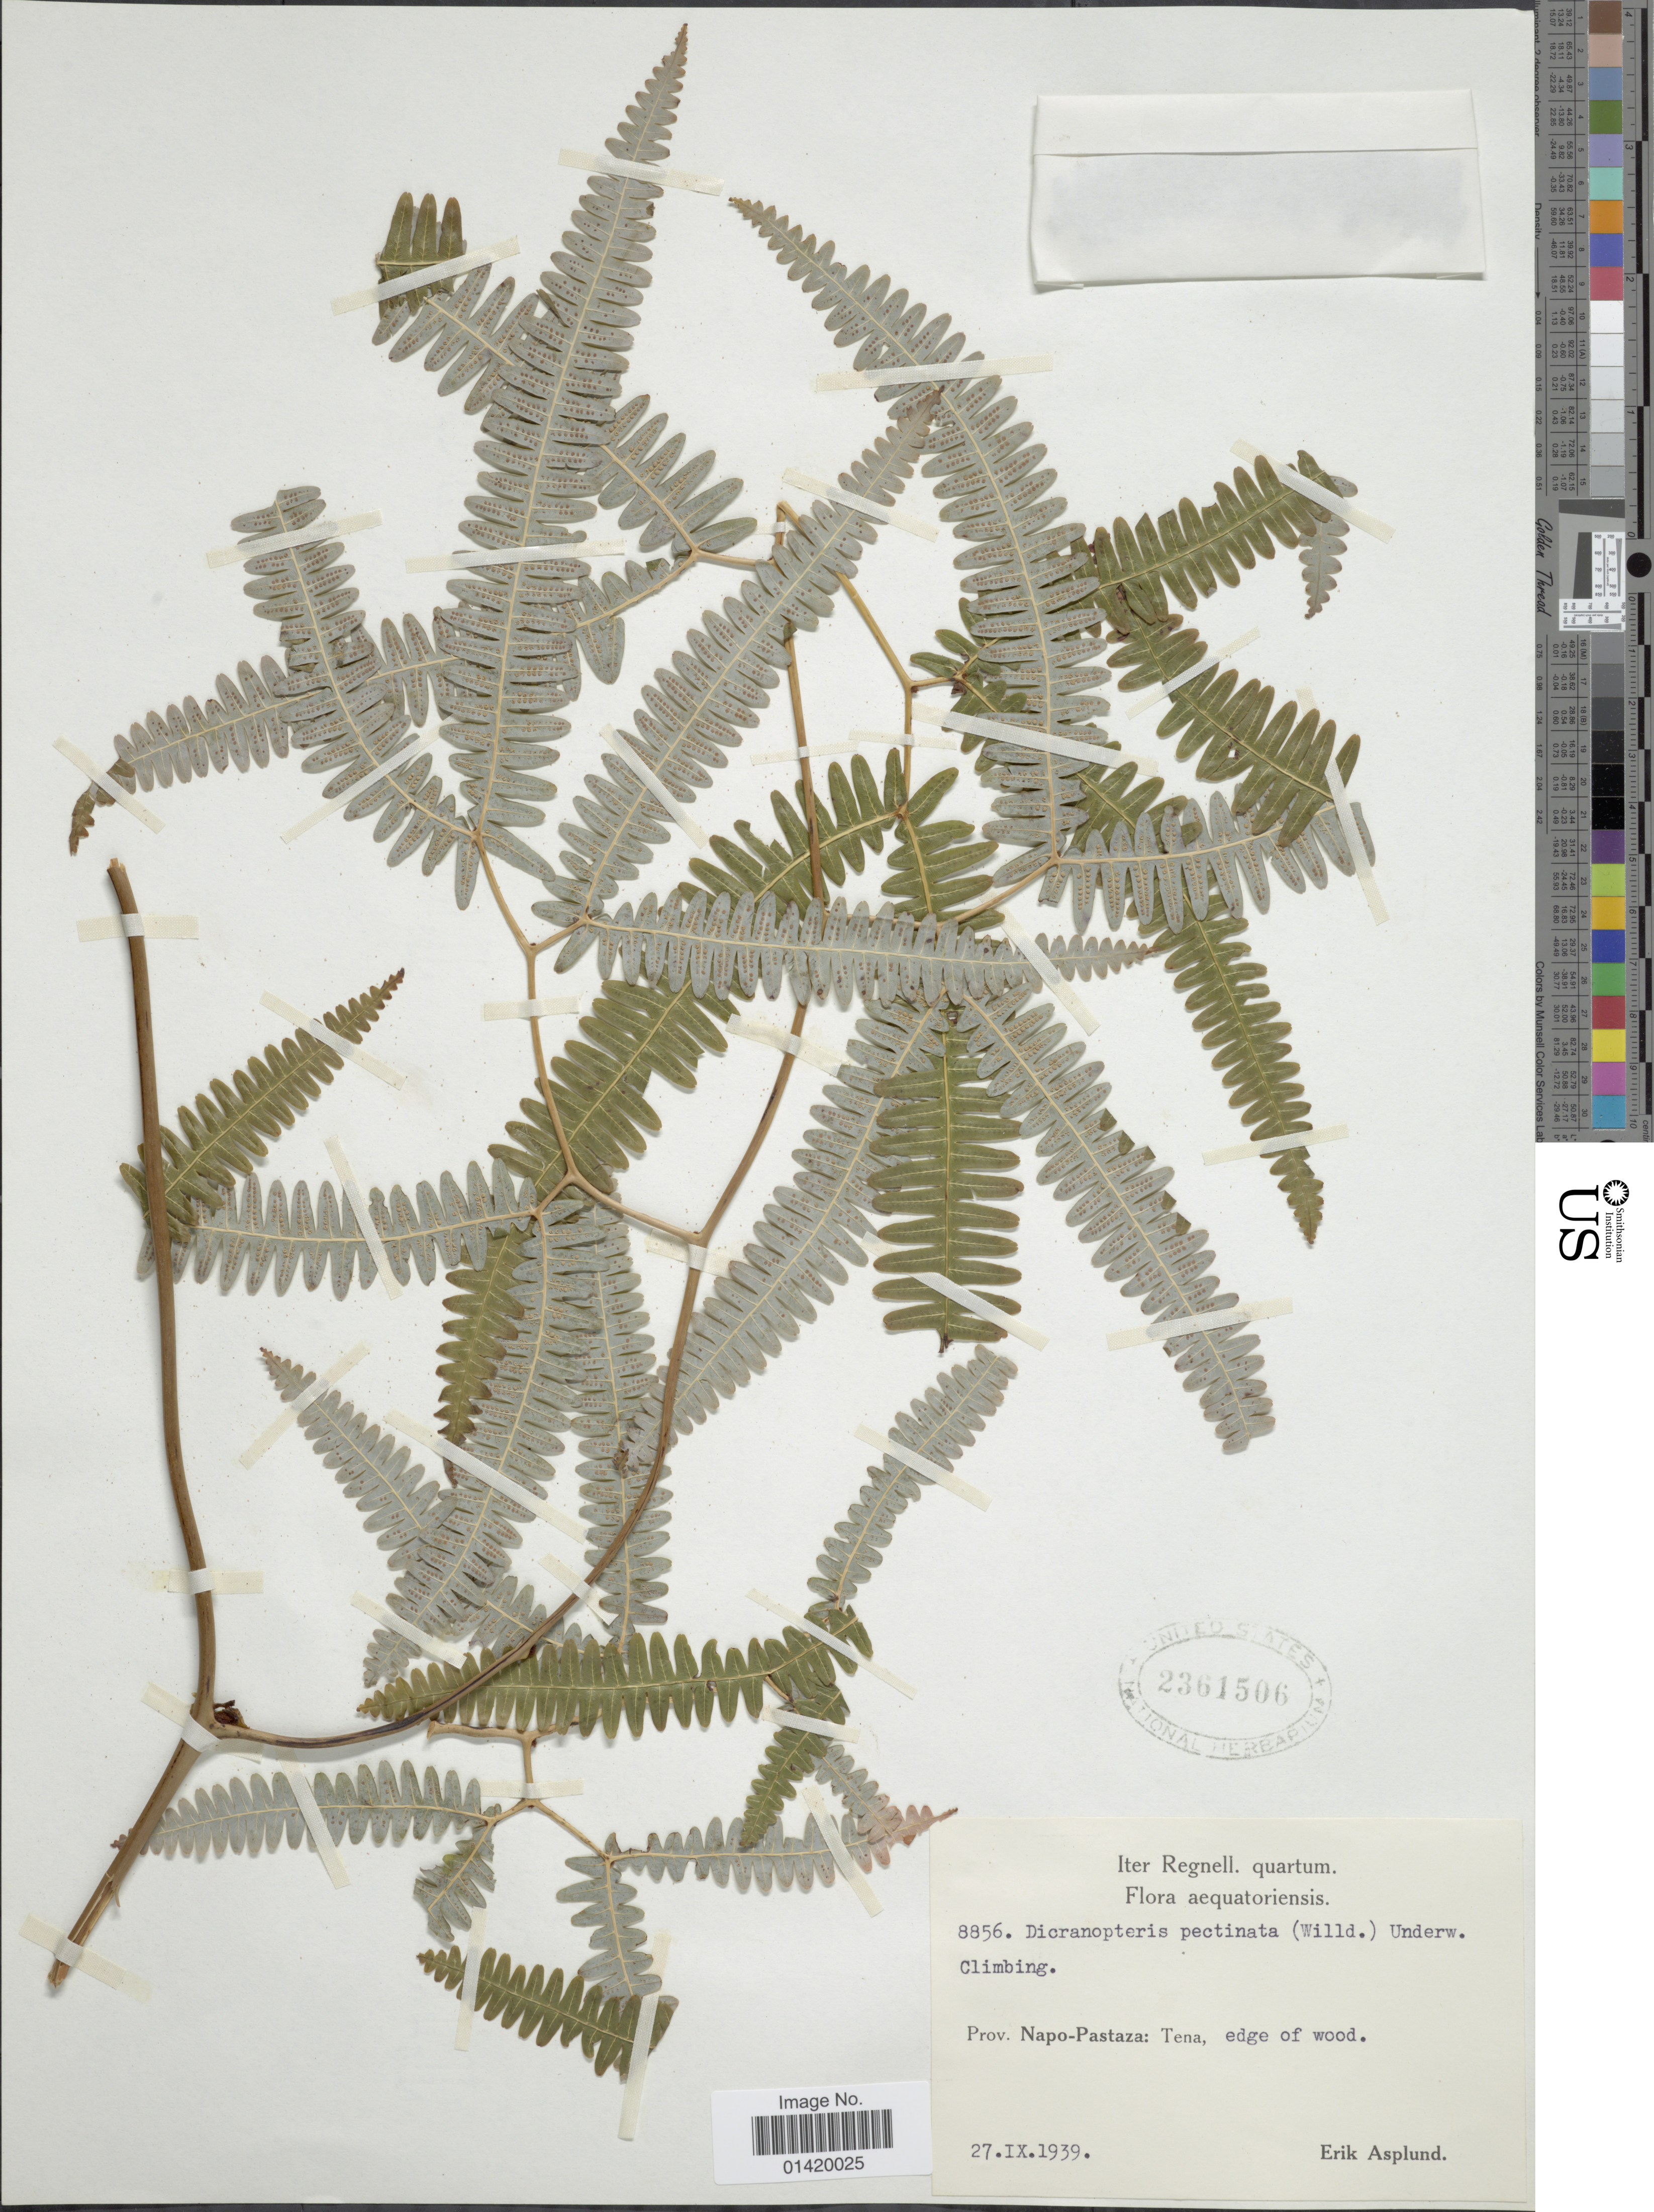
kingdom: Plantae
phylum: Tracheophyta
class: Polypodiopsida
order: Gleicheniales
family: Gleicheniaceae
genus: Gleichenella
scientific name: Gleichenella pectinata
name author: (Willd.) Ching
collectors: E. Asplund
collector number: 8856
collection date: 1939-09-27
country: Ecuador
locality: Prov. Napo-Pastaza: Tena, edge of wood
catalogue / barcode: US 2361506